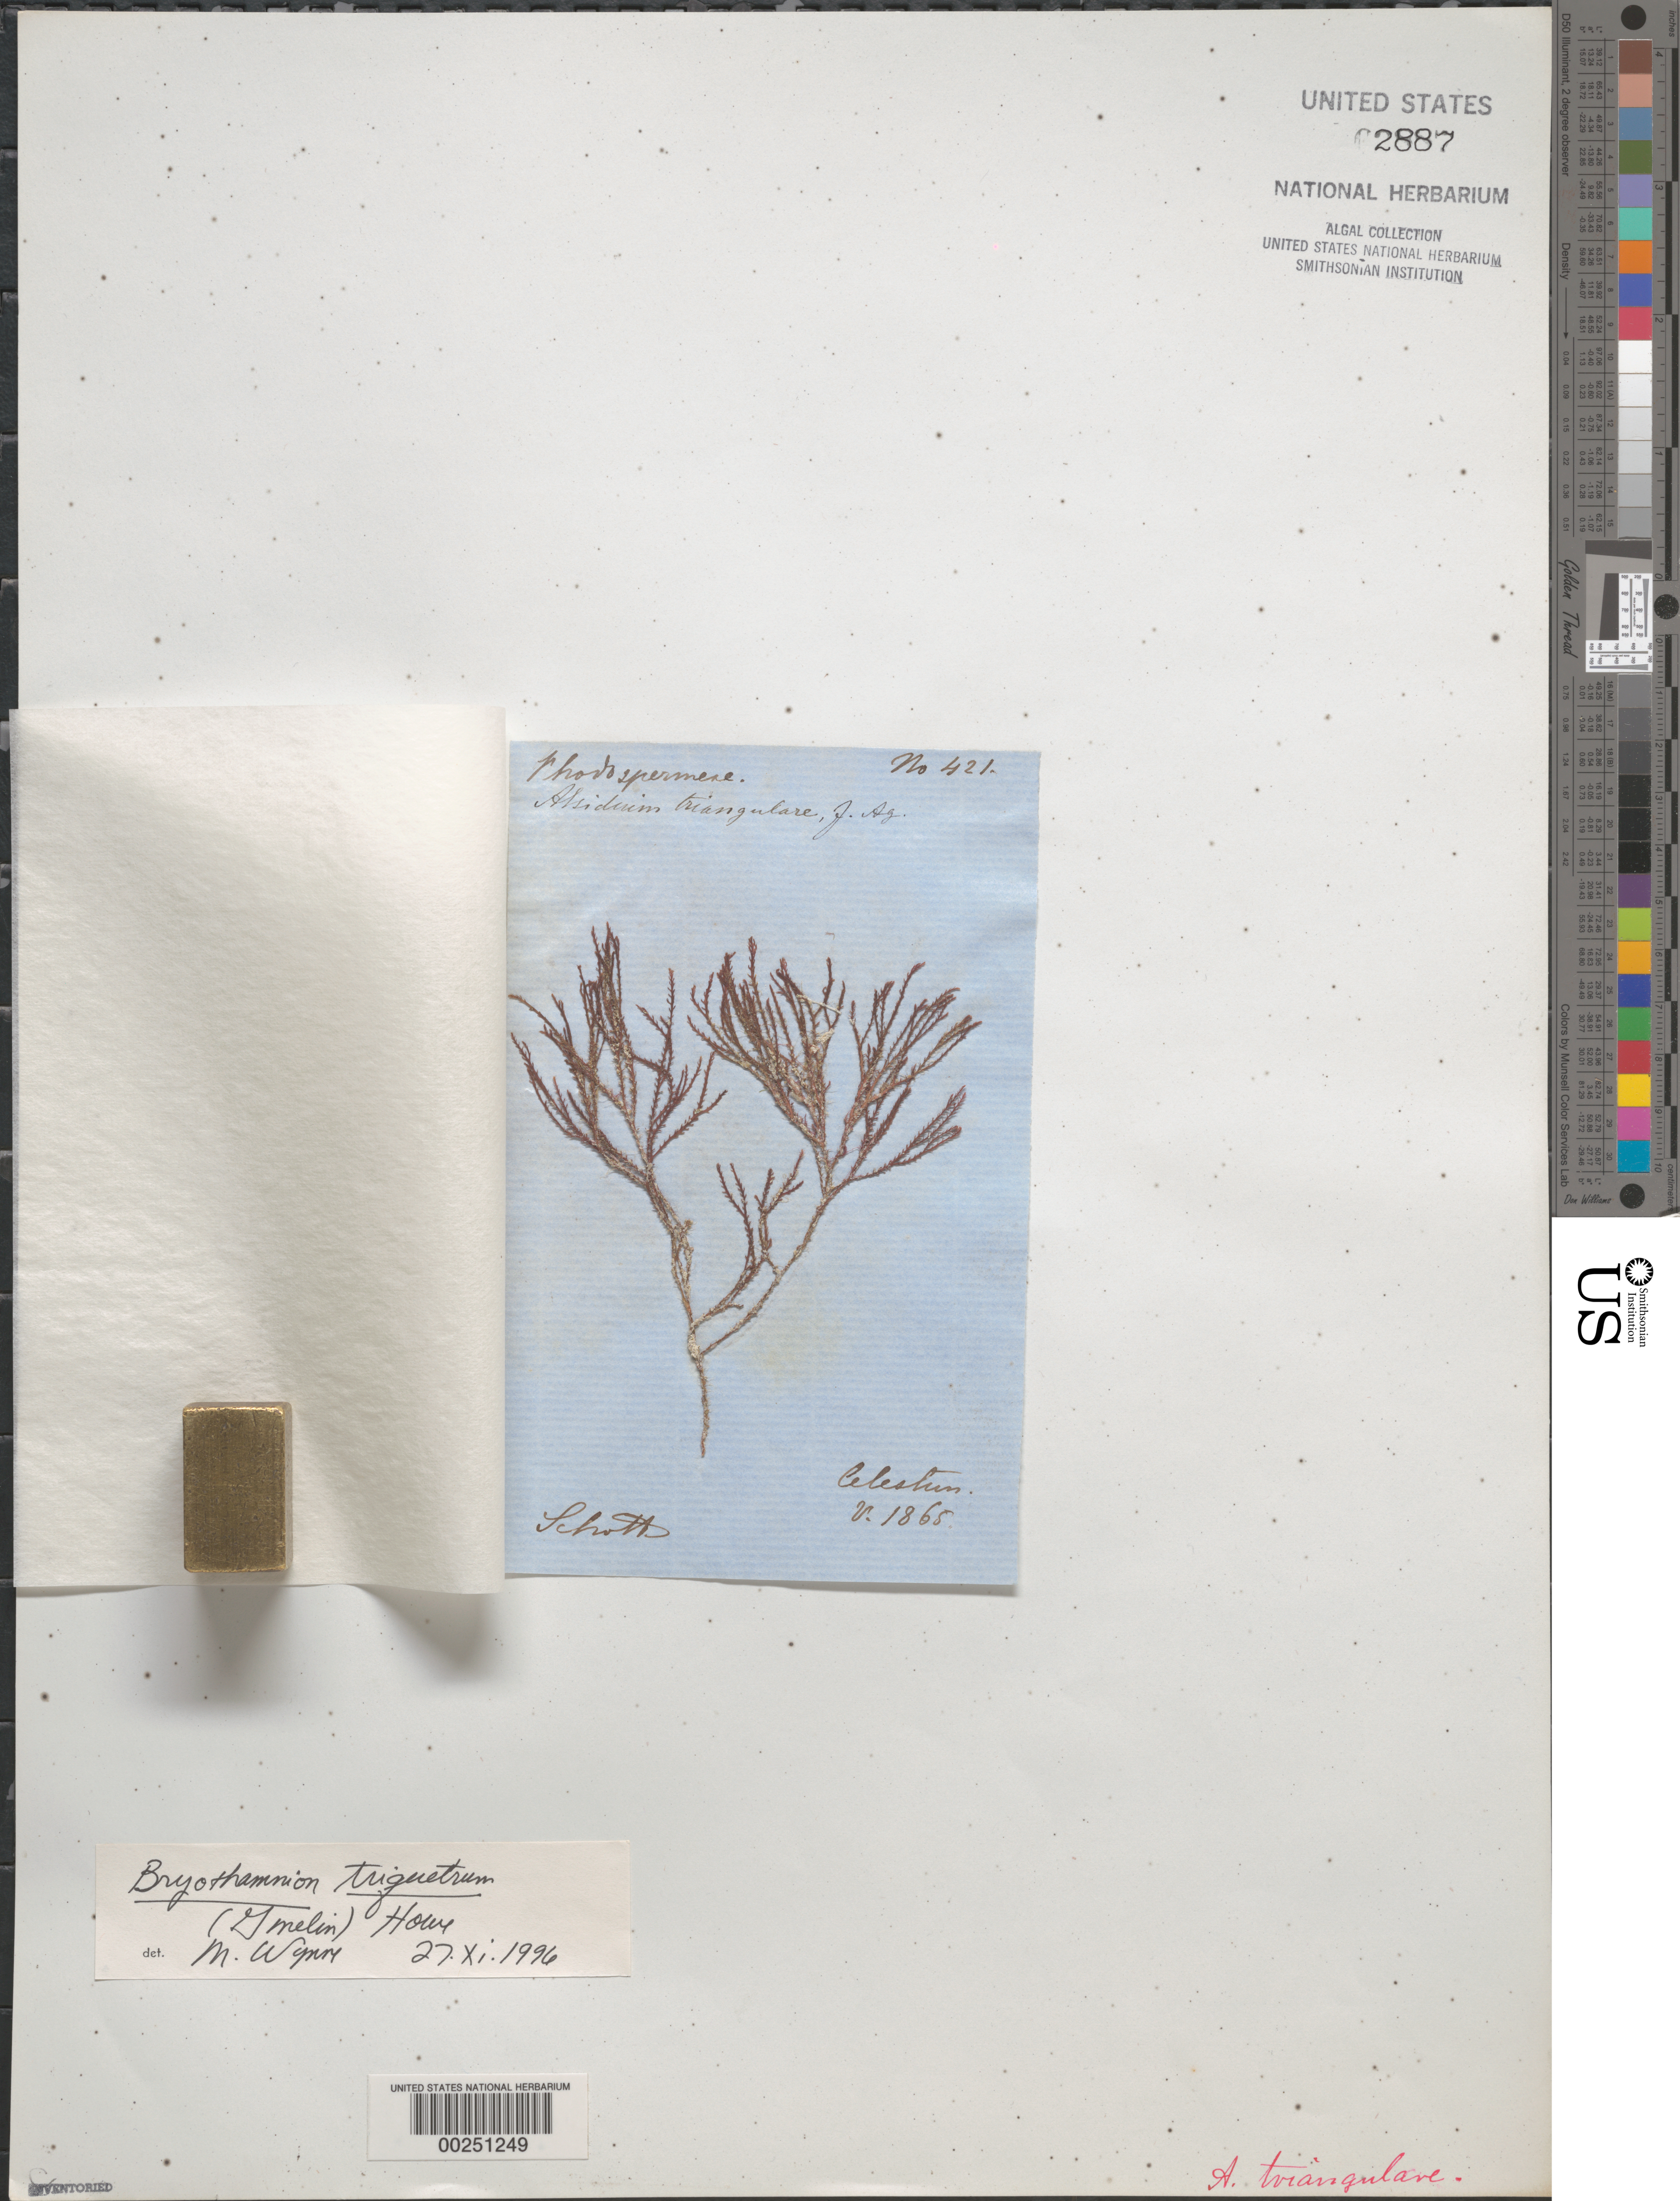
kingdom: Plantae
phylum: Rhodophyta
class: Florideophyceae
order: Ceramiales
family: Rhodomelaceae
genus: Alsidium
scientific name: Alsidium triquetrum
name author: (S.G. Gmel.) Trevis.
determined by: Algae name updating Project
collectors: A. C. V. Schott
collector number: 421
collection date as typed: May 1865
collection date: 1865-05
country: Mexico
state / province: Yucatan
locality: Celestun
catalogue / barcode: US 2887